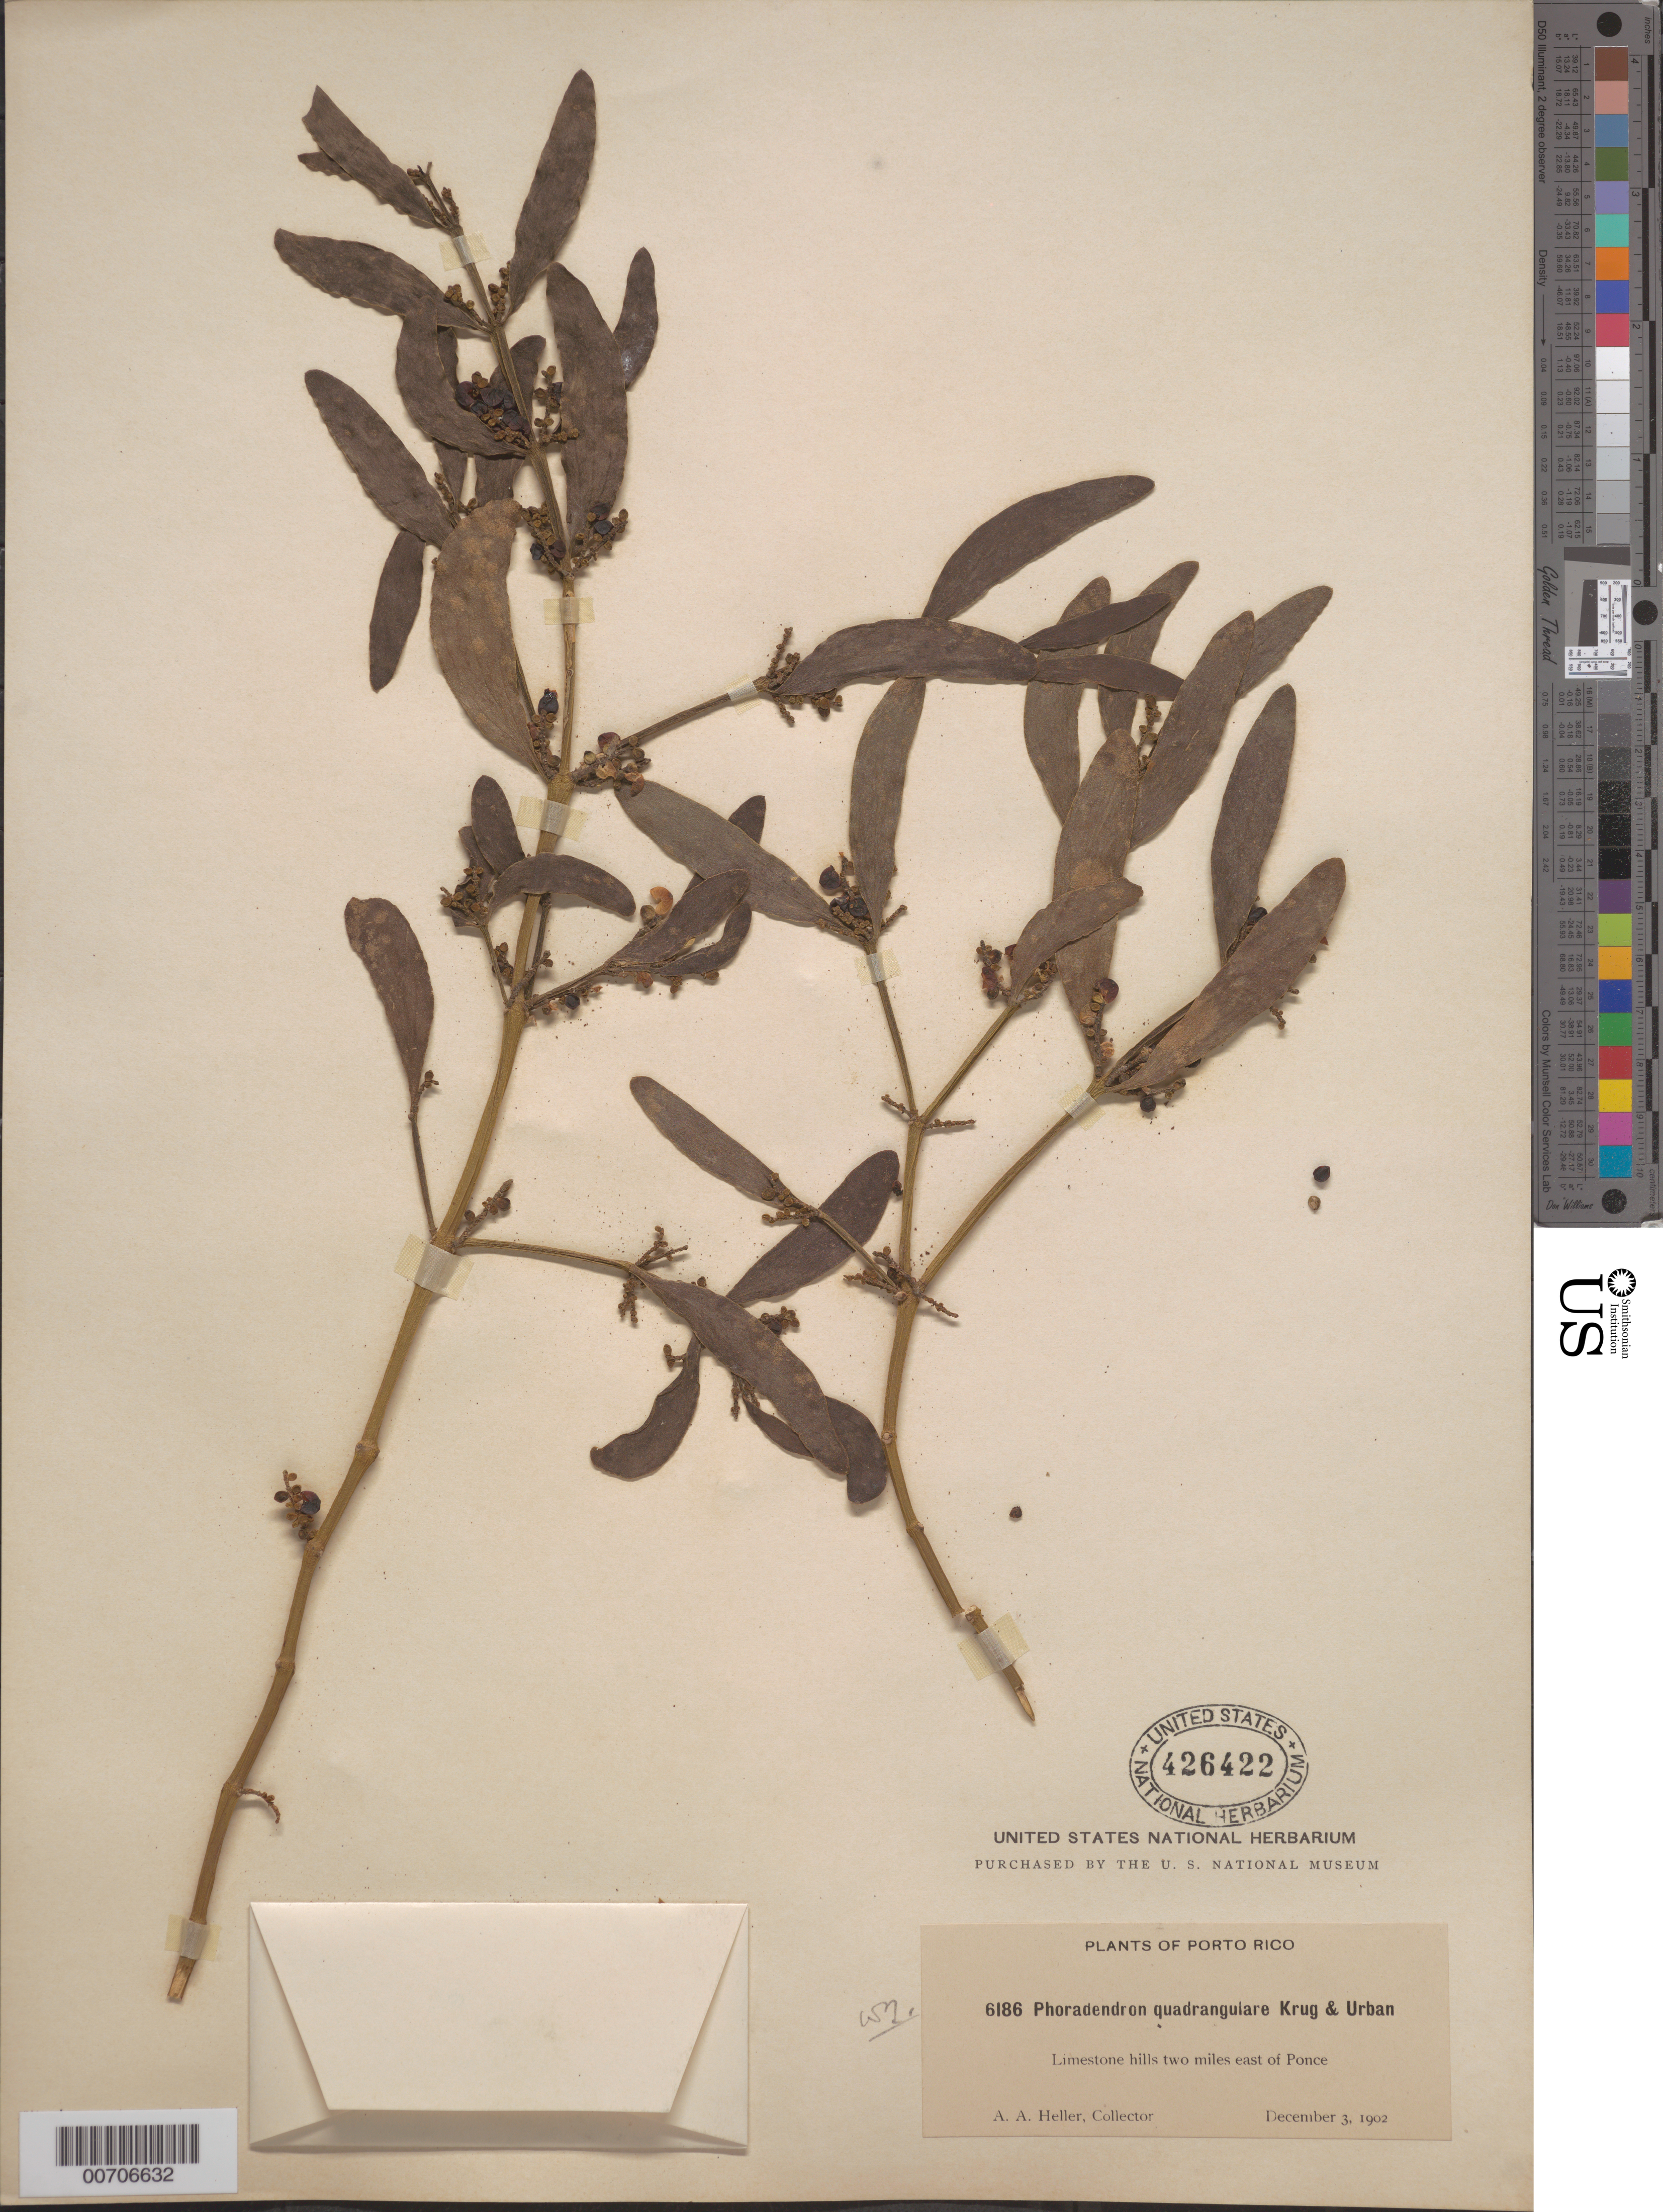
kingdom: Plantae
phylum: Tracheophyta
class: Magnoliopsida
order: Santalales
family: Viscaceae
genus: Phoradendron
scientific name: Phoradendron quadrangulare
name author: (Kunth) Griseb.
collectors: A. A. Heller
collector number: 6186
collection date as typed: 03 Dec 1902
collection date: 1902-12-03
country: Puerto Rico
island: Greater Antilles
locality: Ponce, 2 mi E of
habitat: Limestone hills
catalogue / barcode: US 426422